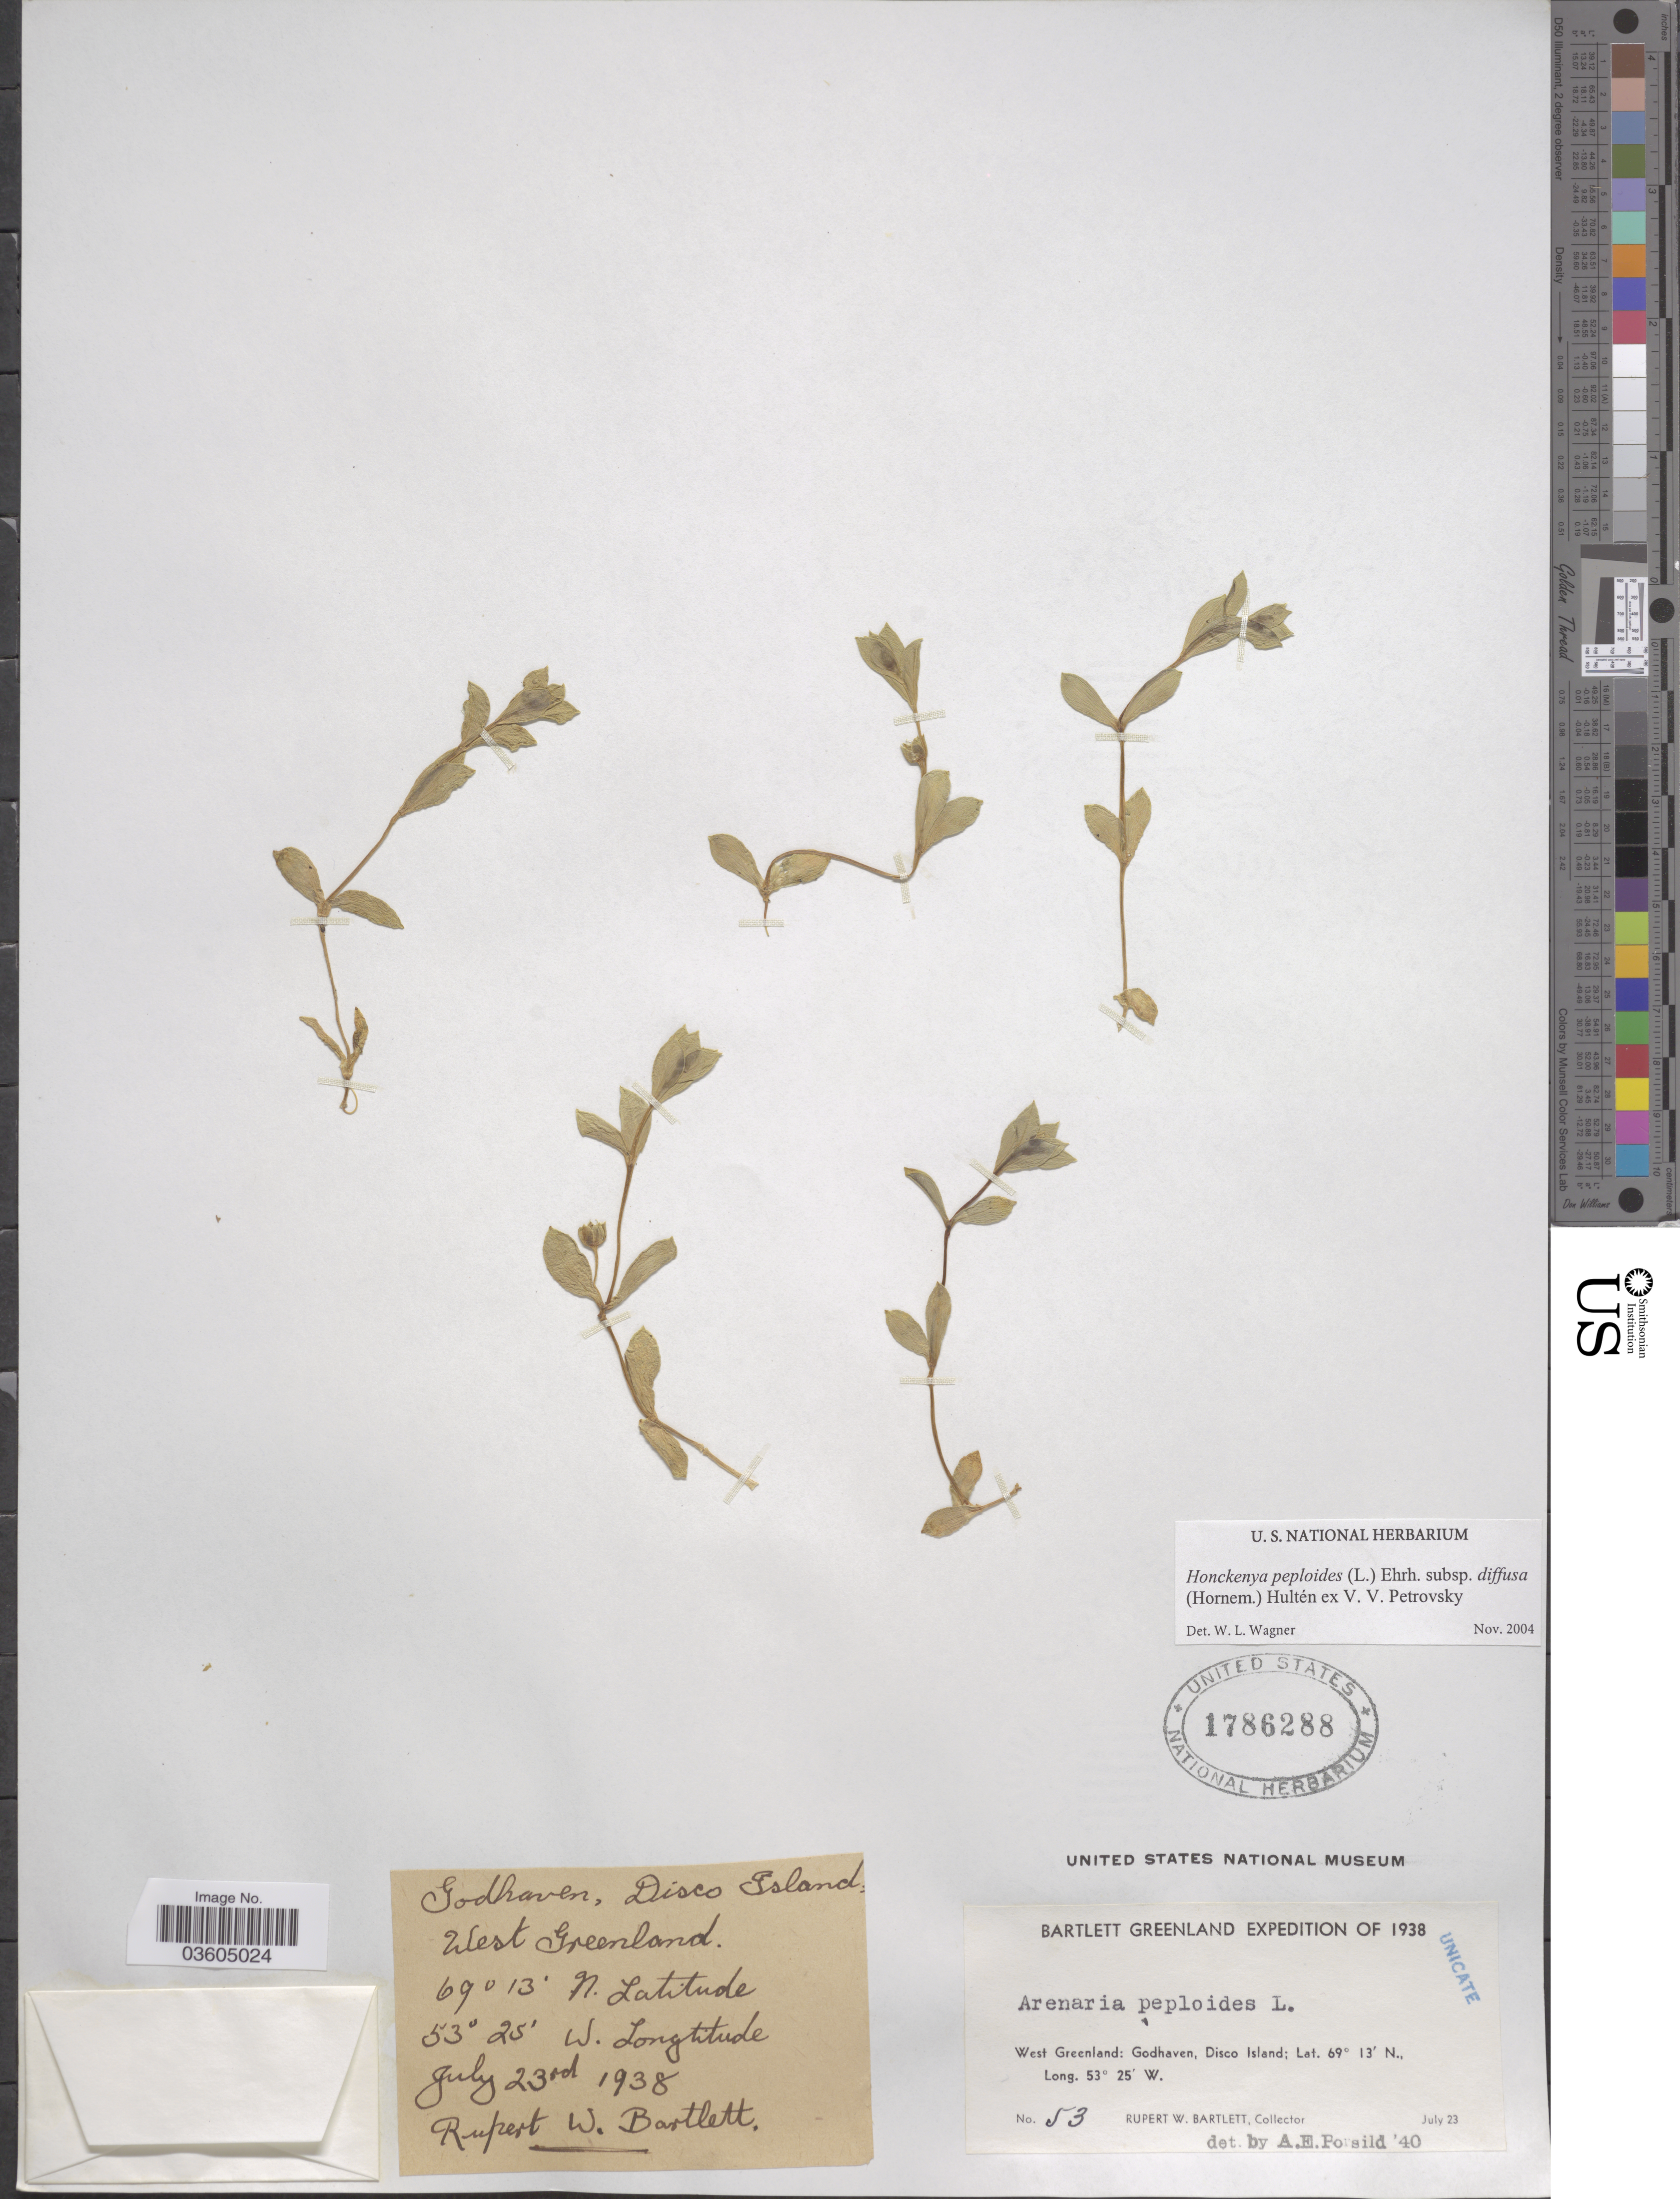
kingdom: Plantae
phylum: Tracheophyta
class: Magnoliopsida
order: Caryophyllales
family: Caryophyllaceae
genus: Honckenya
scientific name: Honckenya peploides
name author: (L.) Ehrh.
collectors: R. W. Bartlett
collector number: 53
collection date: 1938-07-23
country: Greenland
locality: Godhaven, Disco Island. West Greenland.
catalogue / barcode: US 1786288